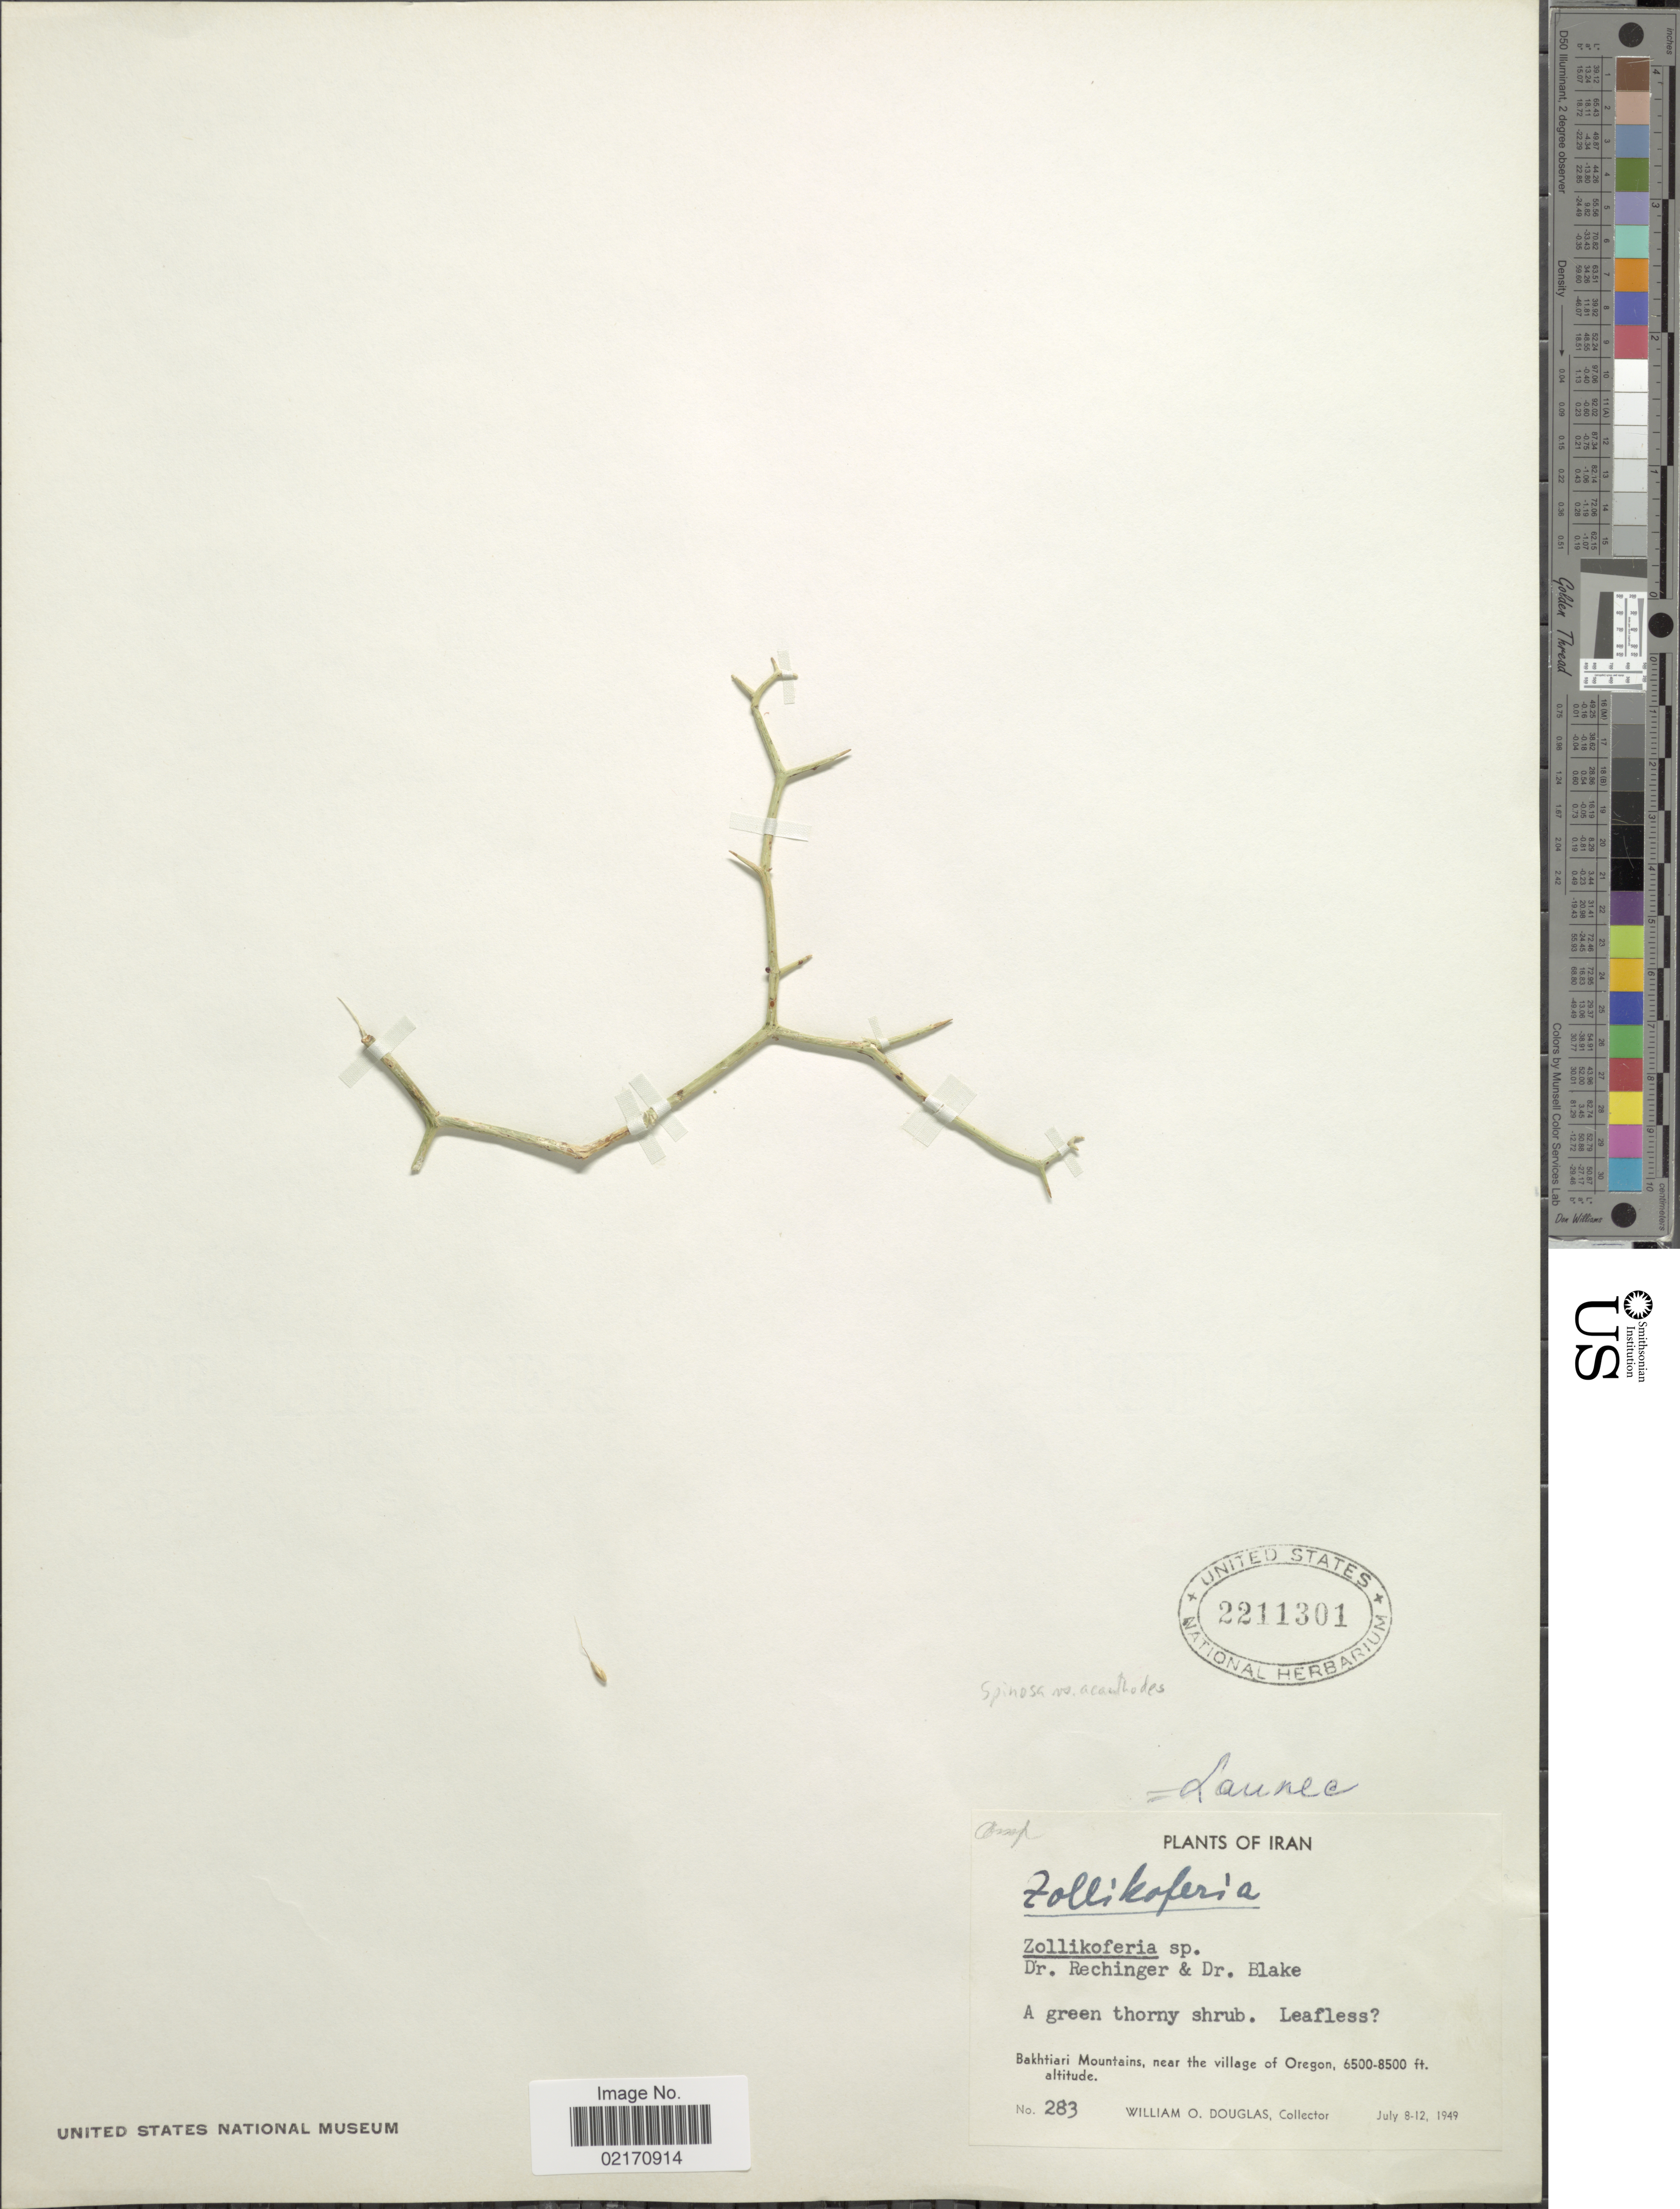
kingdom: Plantae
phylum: Tracheophyta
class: Magnoliopsida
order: Asterales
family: Asteraceae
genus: Launaea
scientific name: Launaea sp.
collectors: W. Douglas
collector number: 283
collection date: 1949-07-08/1949-07-12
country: Iran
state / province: Chahar Mahaal and Bakhtiari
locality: Bakhtiari Mountains, near the village of Oregon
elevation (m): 1981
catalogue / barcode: US 2211301